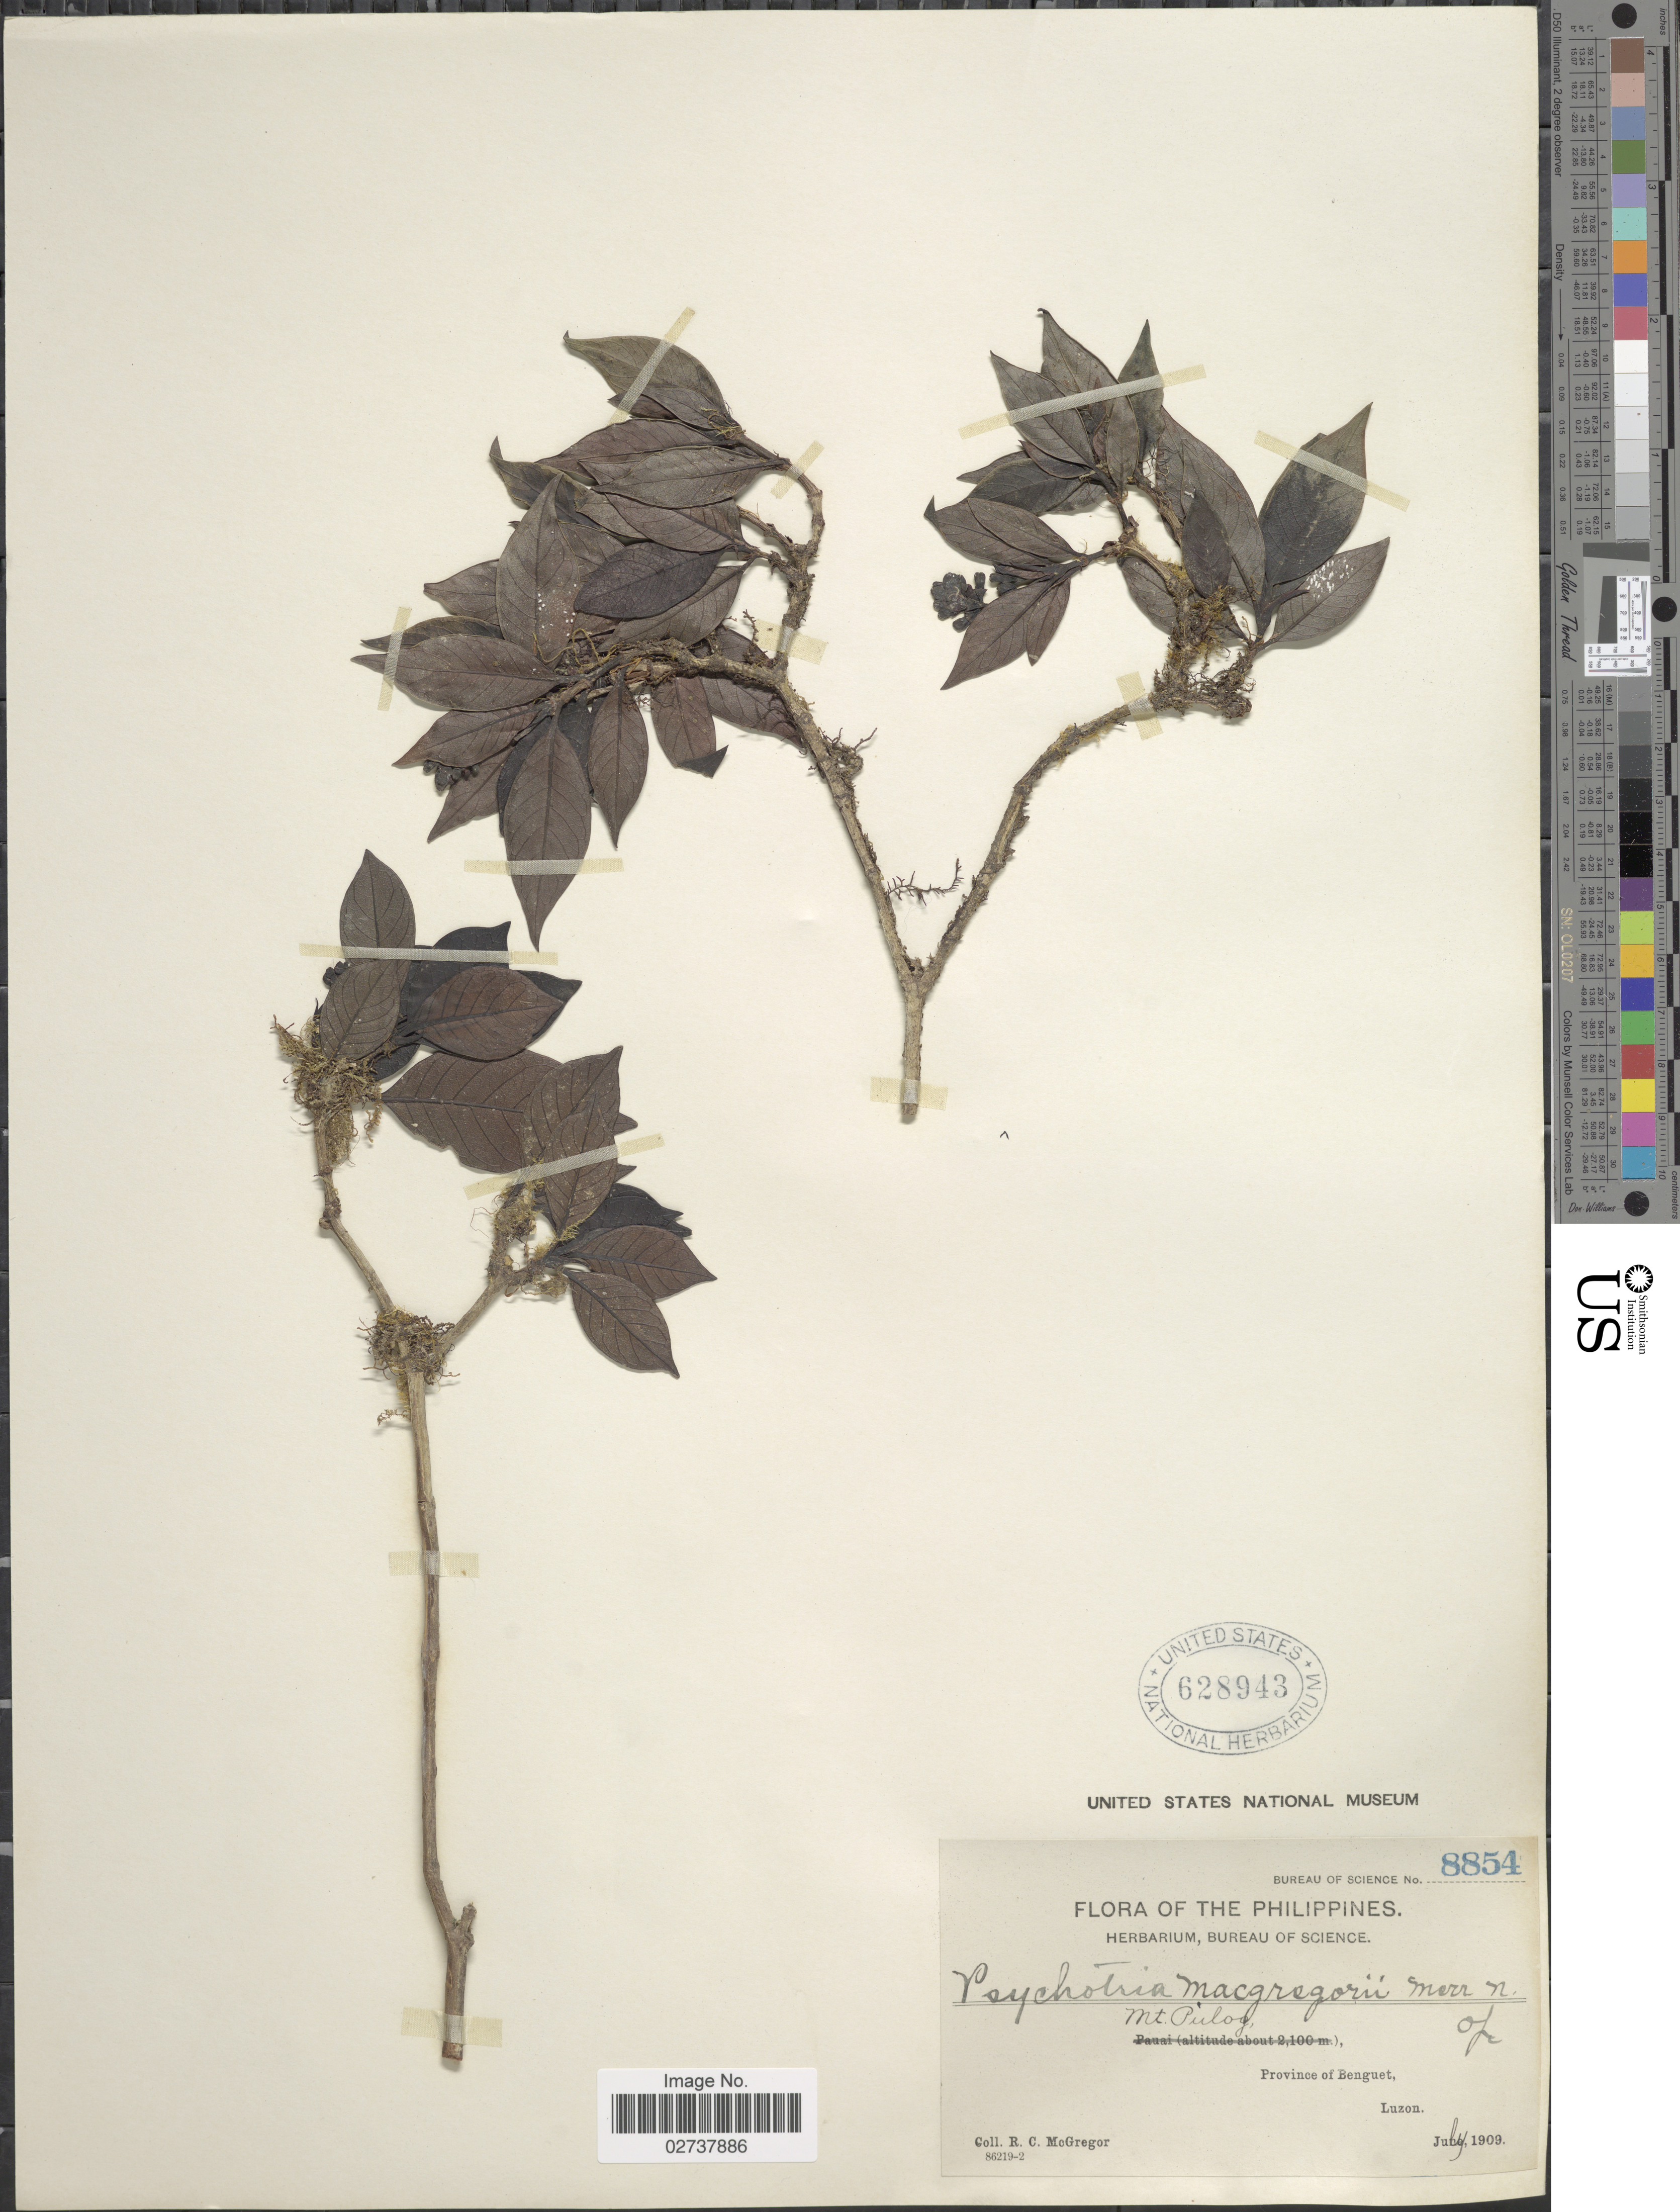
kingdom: Plantae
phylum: Tracheophyta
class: Magnoliopsida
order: Gentianales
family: Rubiaceae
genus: Psychotria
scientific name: Psychotria macgregorii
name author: Merr.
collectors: R. C. McGregor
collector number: Bureau of Science 8854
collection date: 1909-07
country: Philippines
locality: Mt. Pulog, Province of Benguet.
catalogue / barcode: US 628943